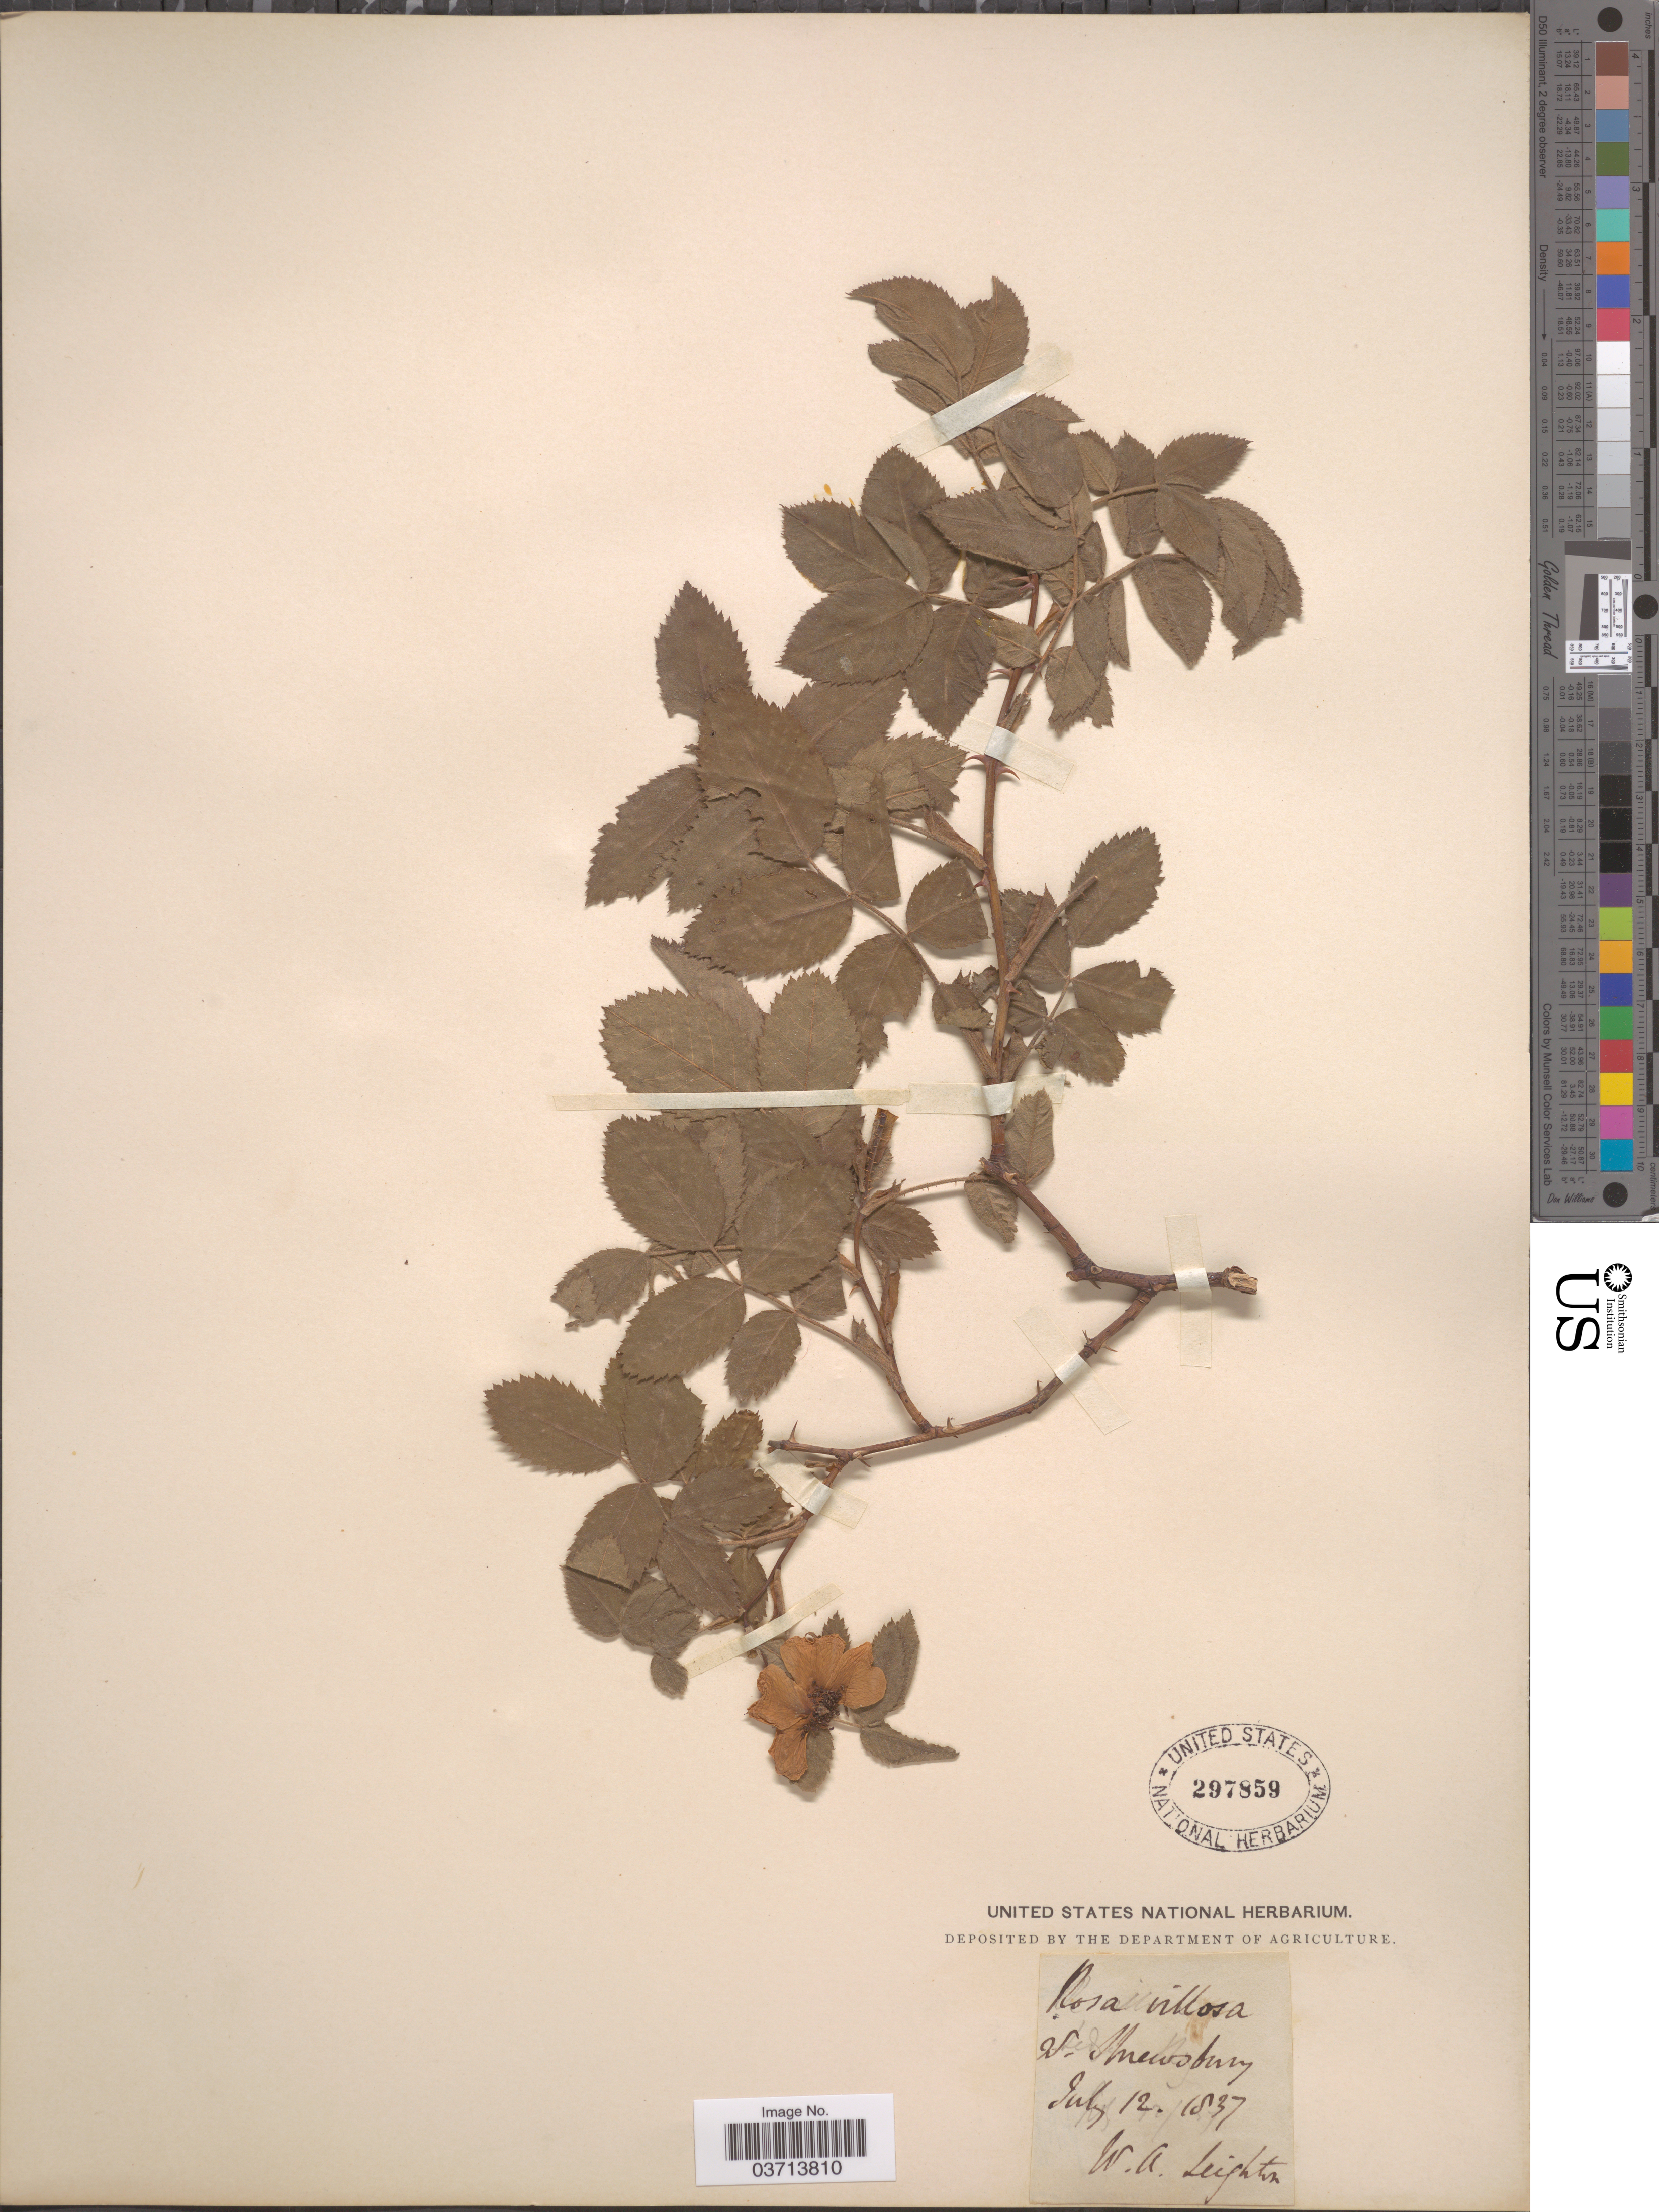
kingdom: Plantae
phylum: Tracheophyta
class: Magnoliopsida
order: Rosales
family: Rosaceae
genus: Rosa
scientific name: Rosa villosa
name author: L.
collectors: W. Leighton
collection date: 1837-07-12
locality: W. Shrewsbury.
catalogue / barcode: US 297859